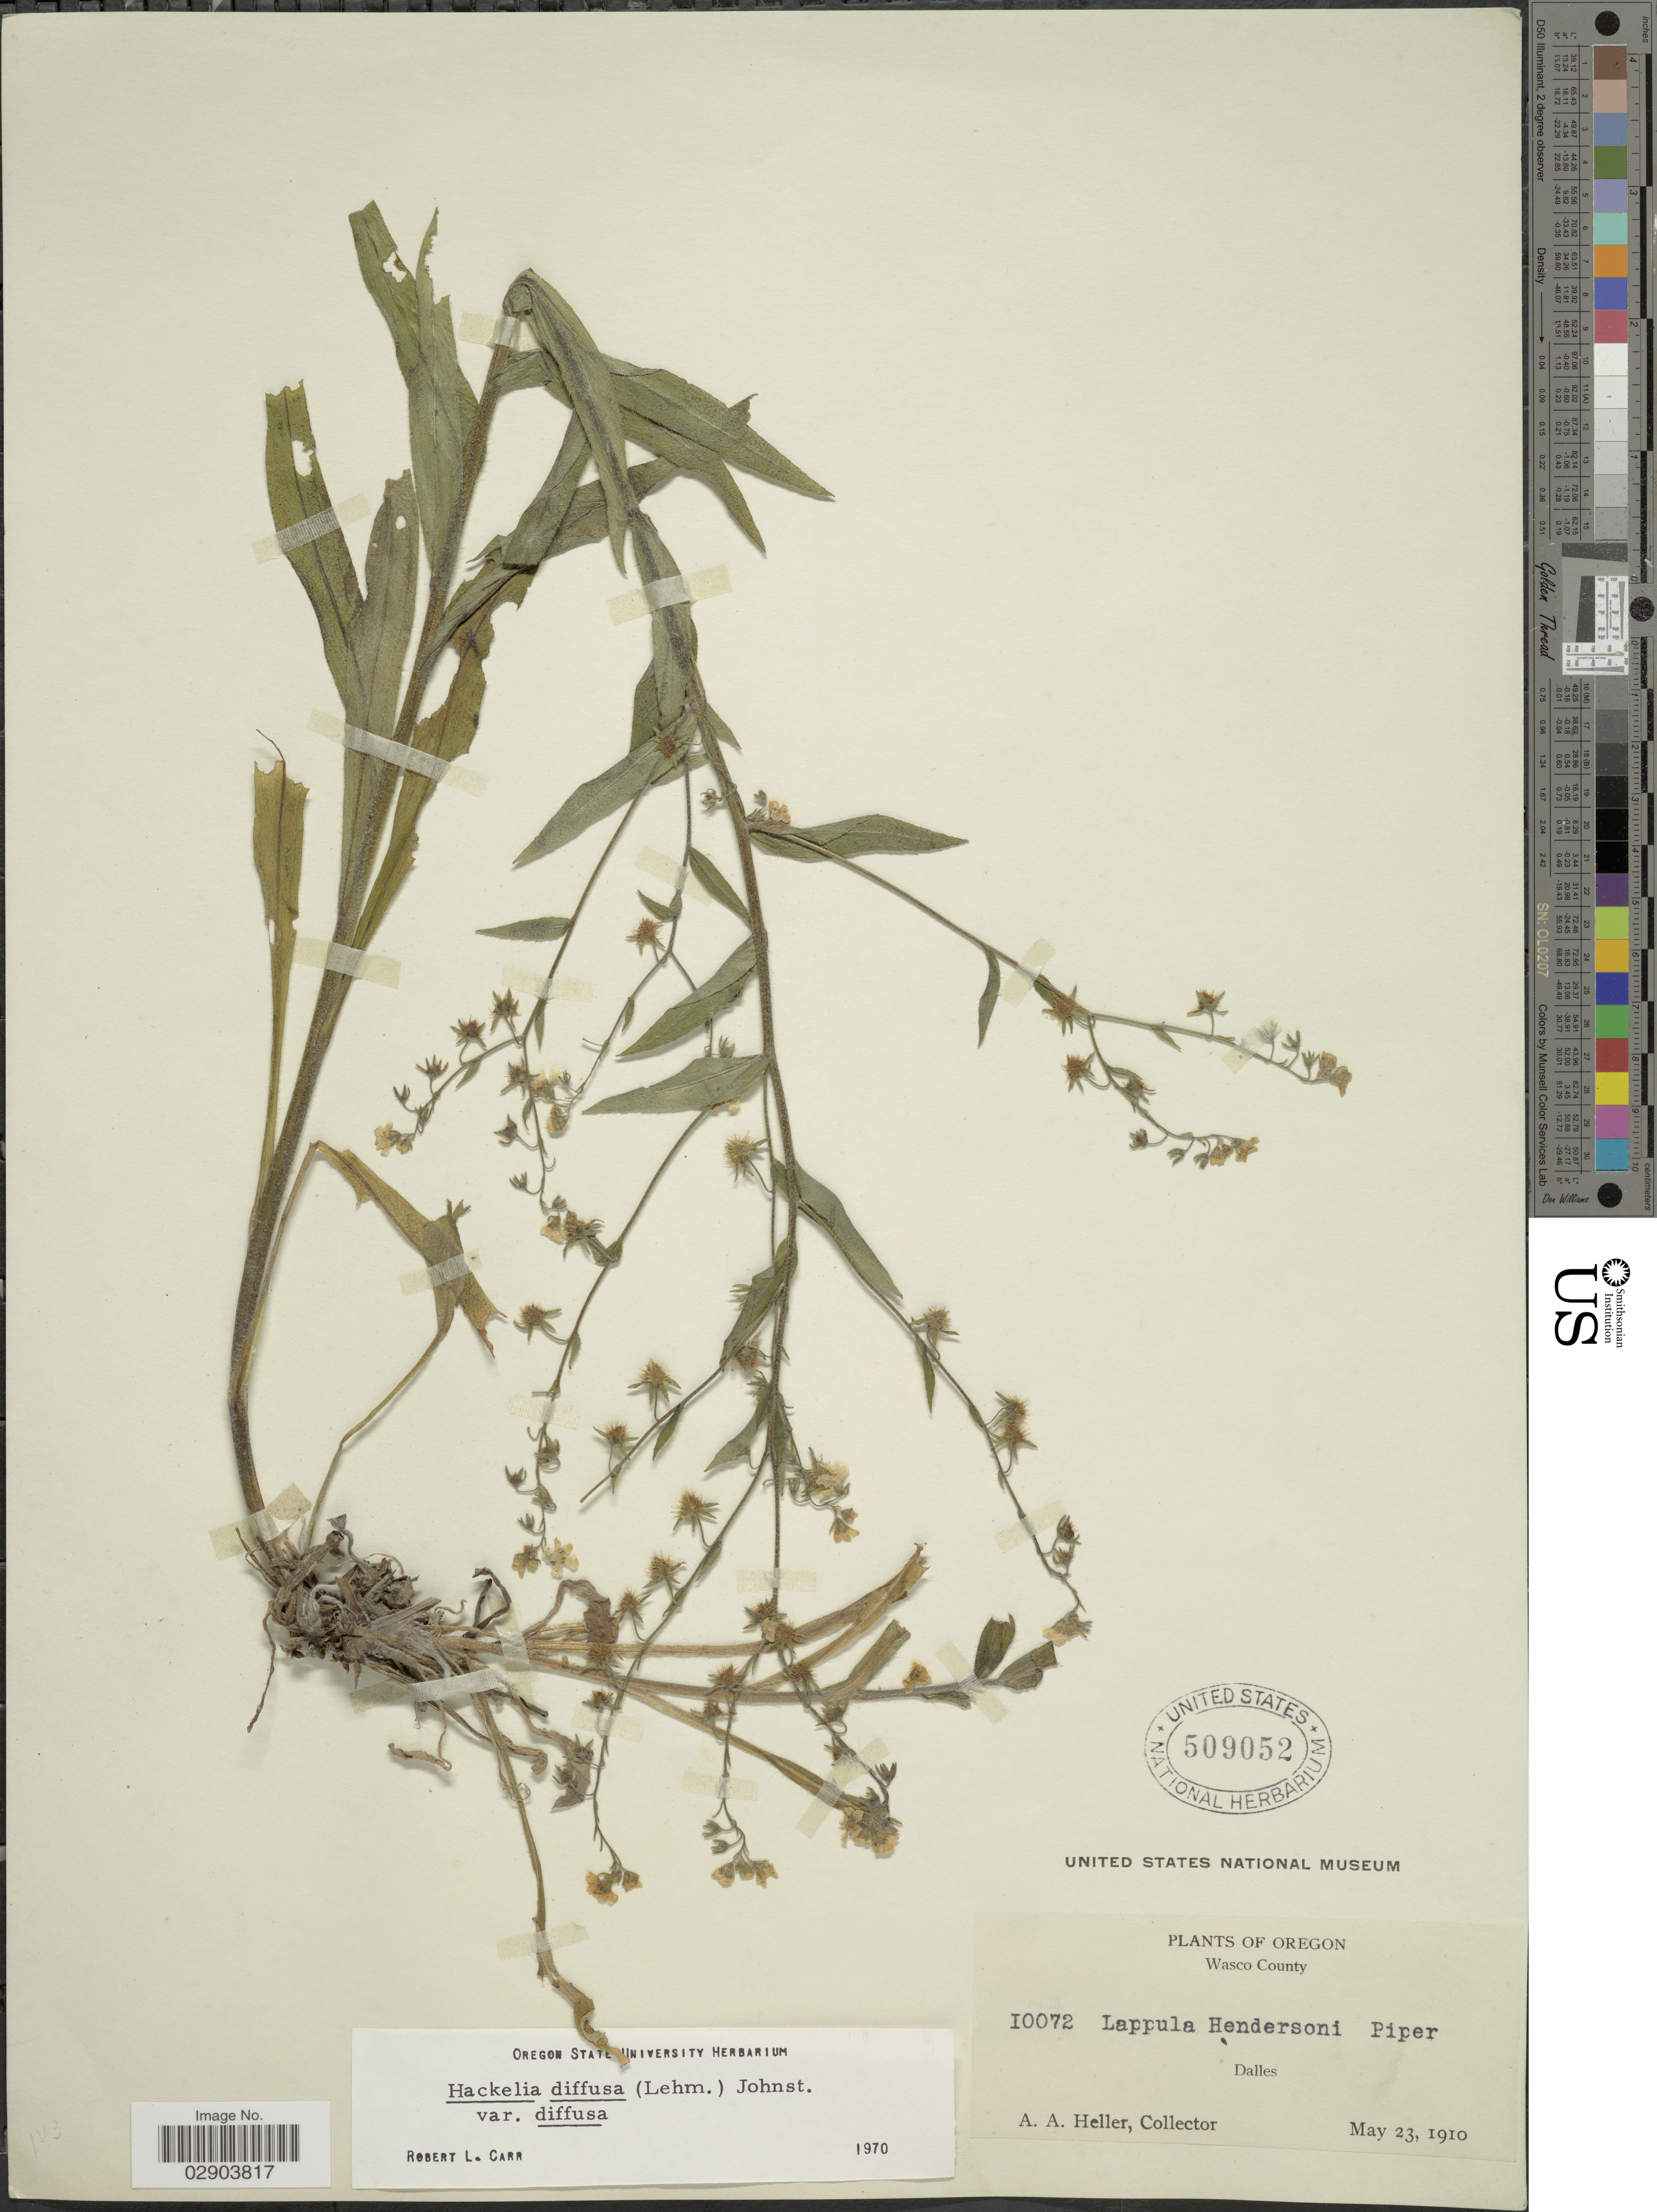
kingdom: Plantae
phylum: Tracheophyta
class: Magnoliopsida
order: Boraginales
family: Boraginaceae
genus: Hackelia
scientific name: Hackelia diffusa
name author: (Douglas ex Lehm.) I.M. Johnst.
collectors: A. A. Heller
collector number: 10072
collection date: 1910-05-23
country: United States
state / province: Oregon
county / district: Wasco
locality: Wasco County, Dalles.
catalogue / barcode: US 509052